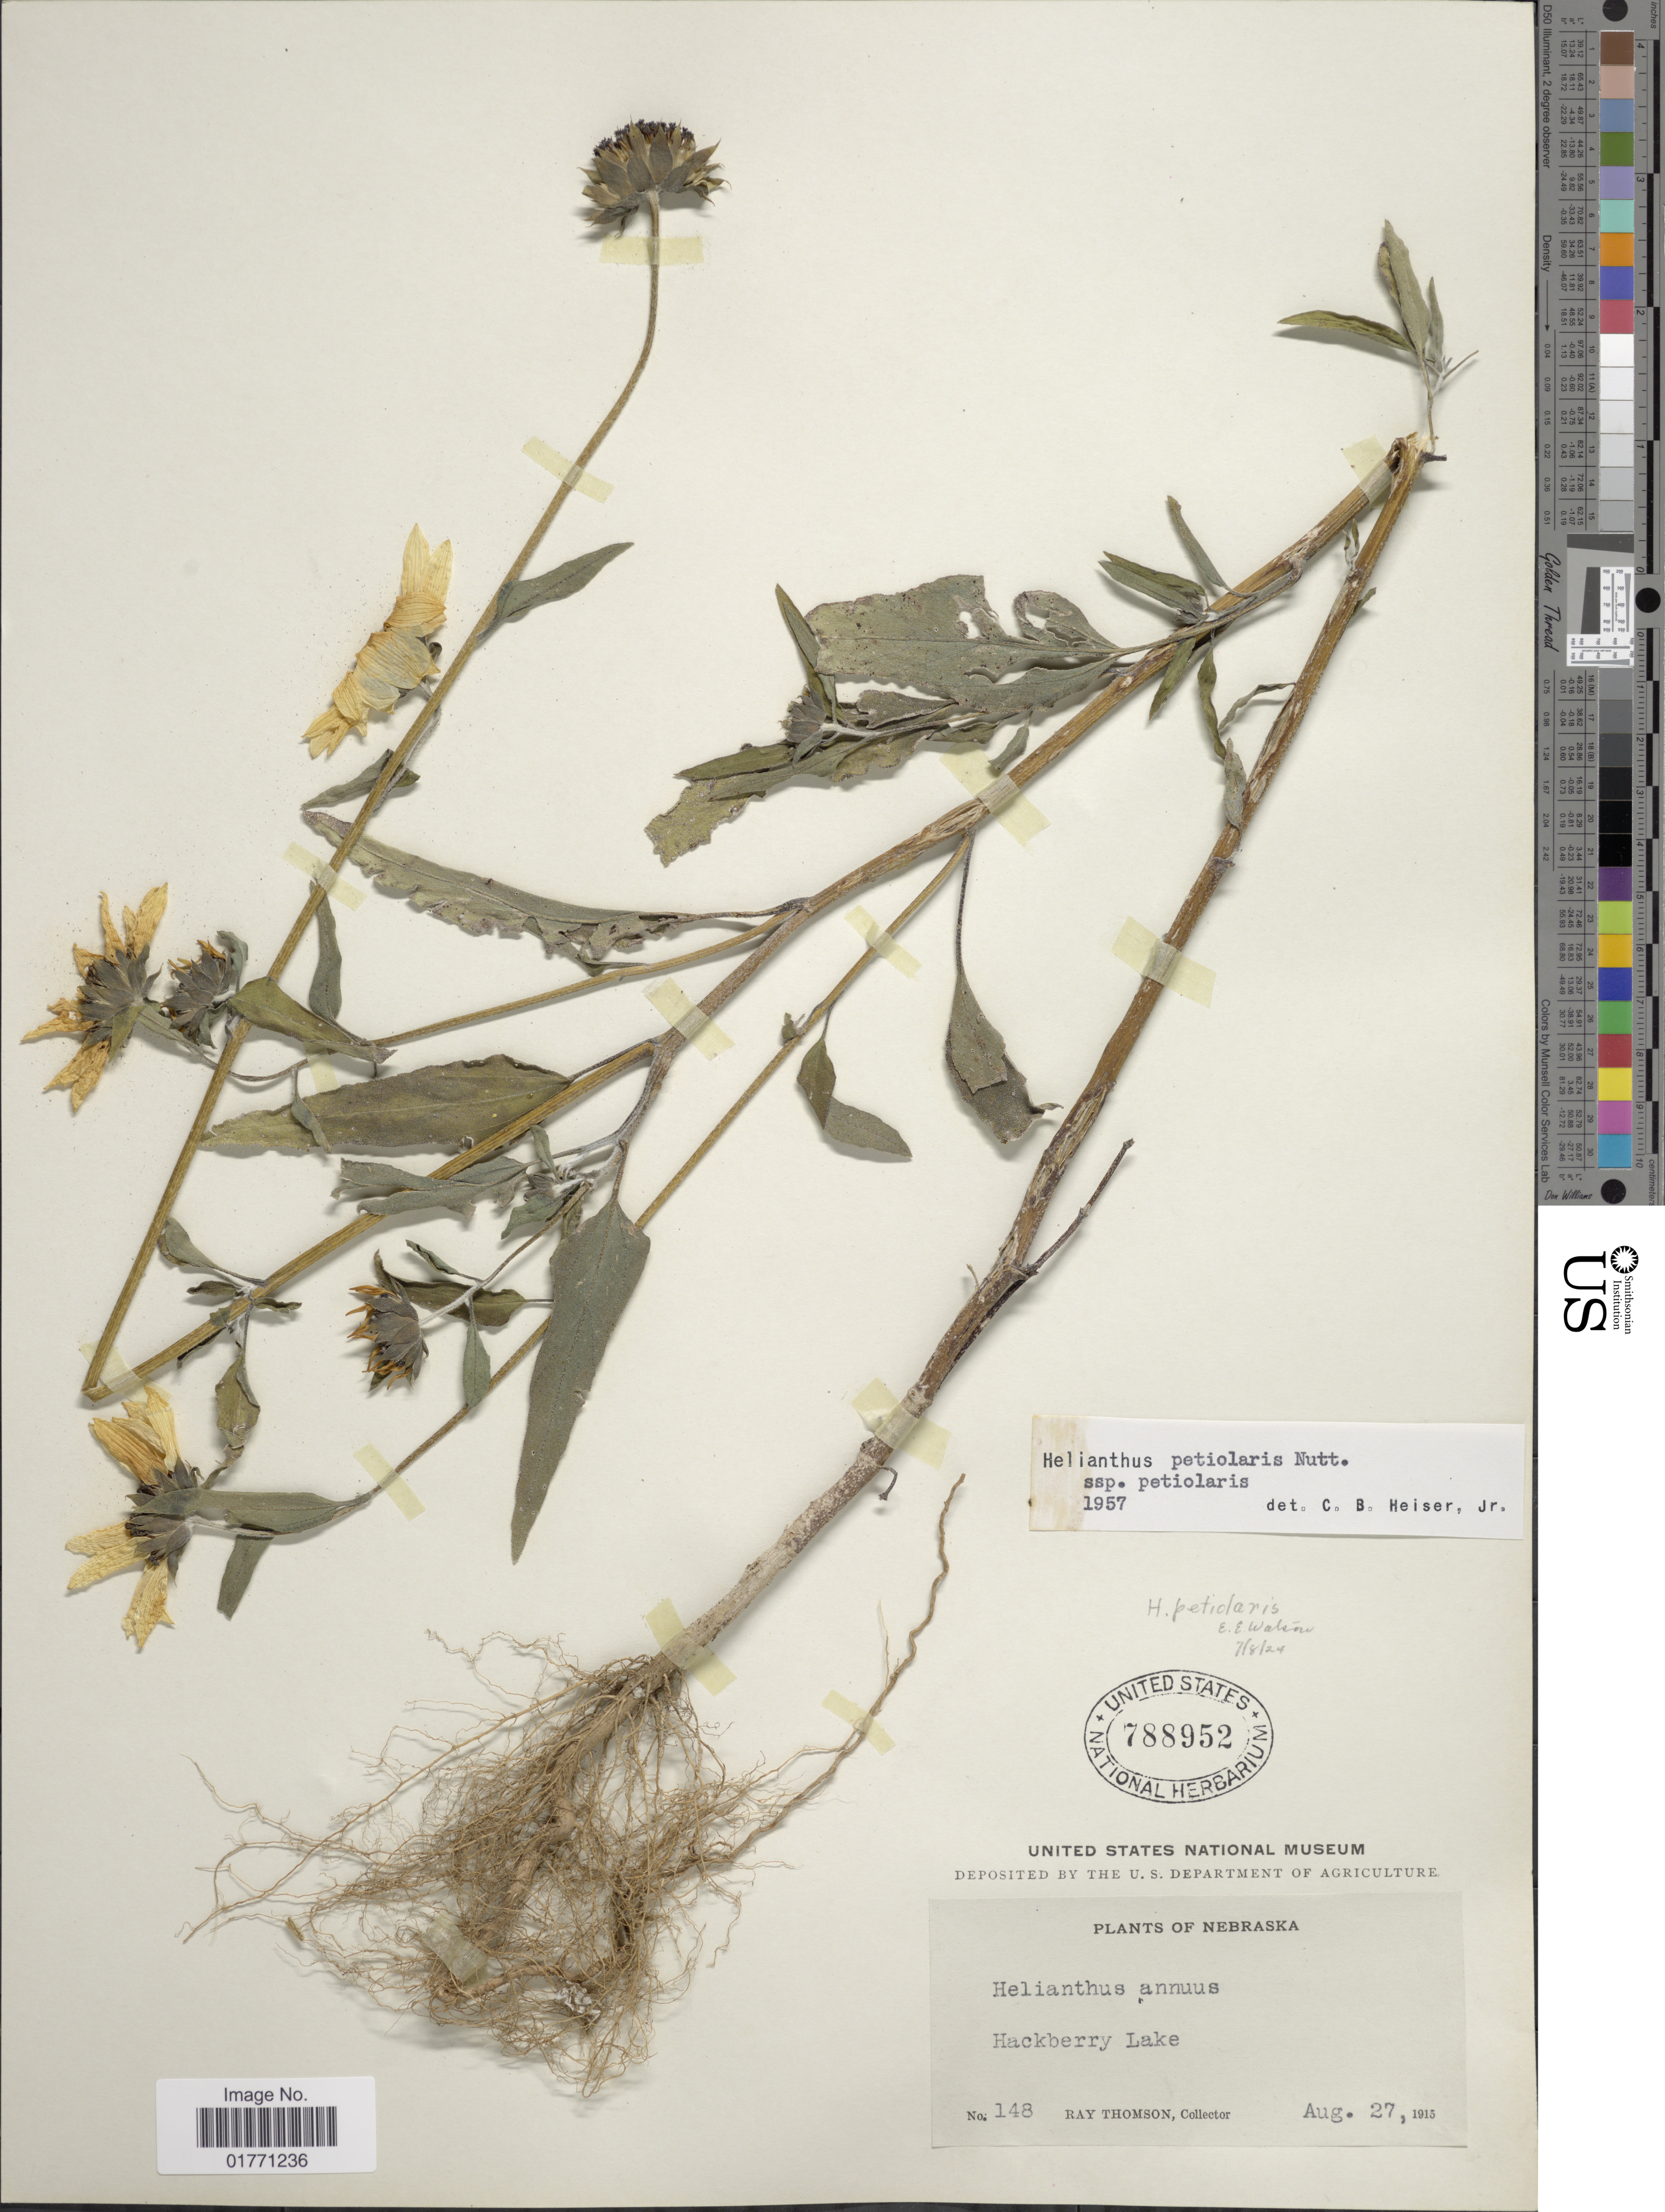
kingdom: Plantae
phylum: Tracheophyta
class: Magnoliopsida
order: Asterales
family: Asteraceae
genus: Helianthus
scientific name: Helianthus petiolaris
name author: Nutt.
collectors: R. Thomson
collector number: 148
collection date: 1915-08-27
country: United States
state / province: Nebraska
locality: Hackberry Lake.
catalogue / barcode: US 788952